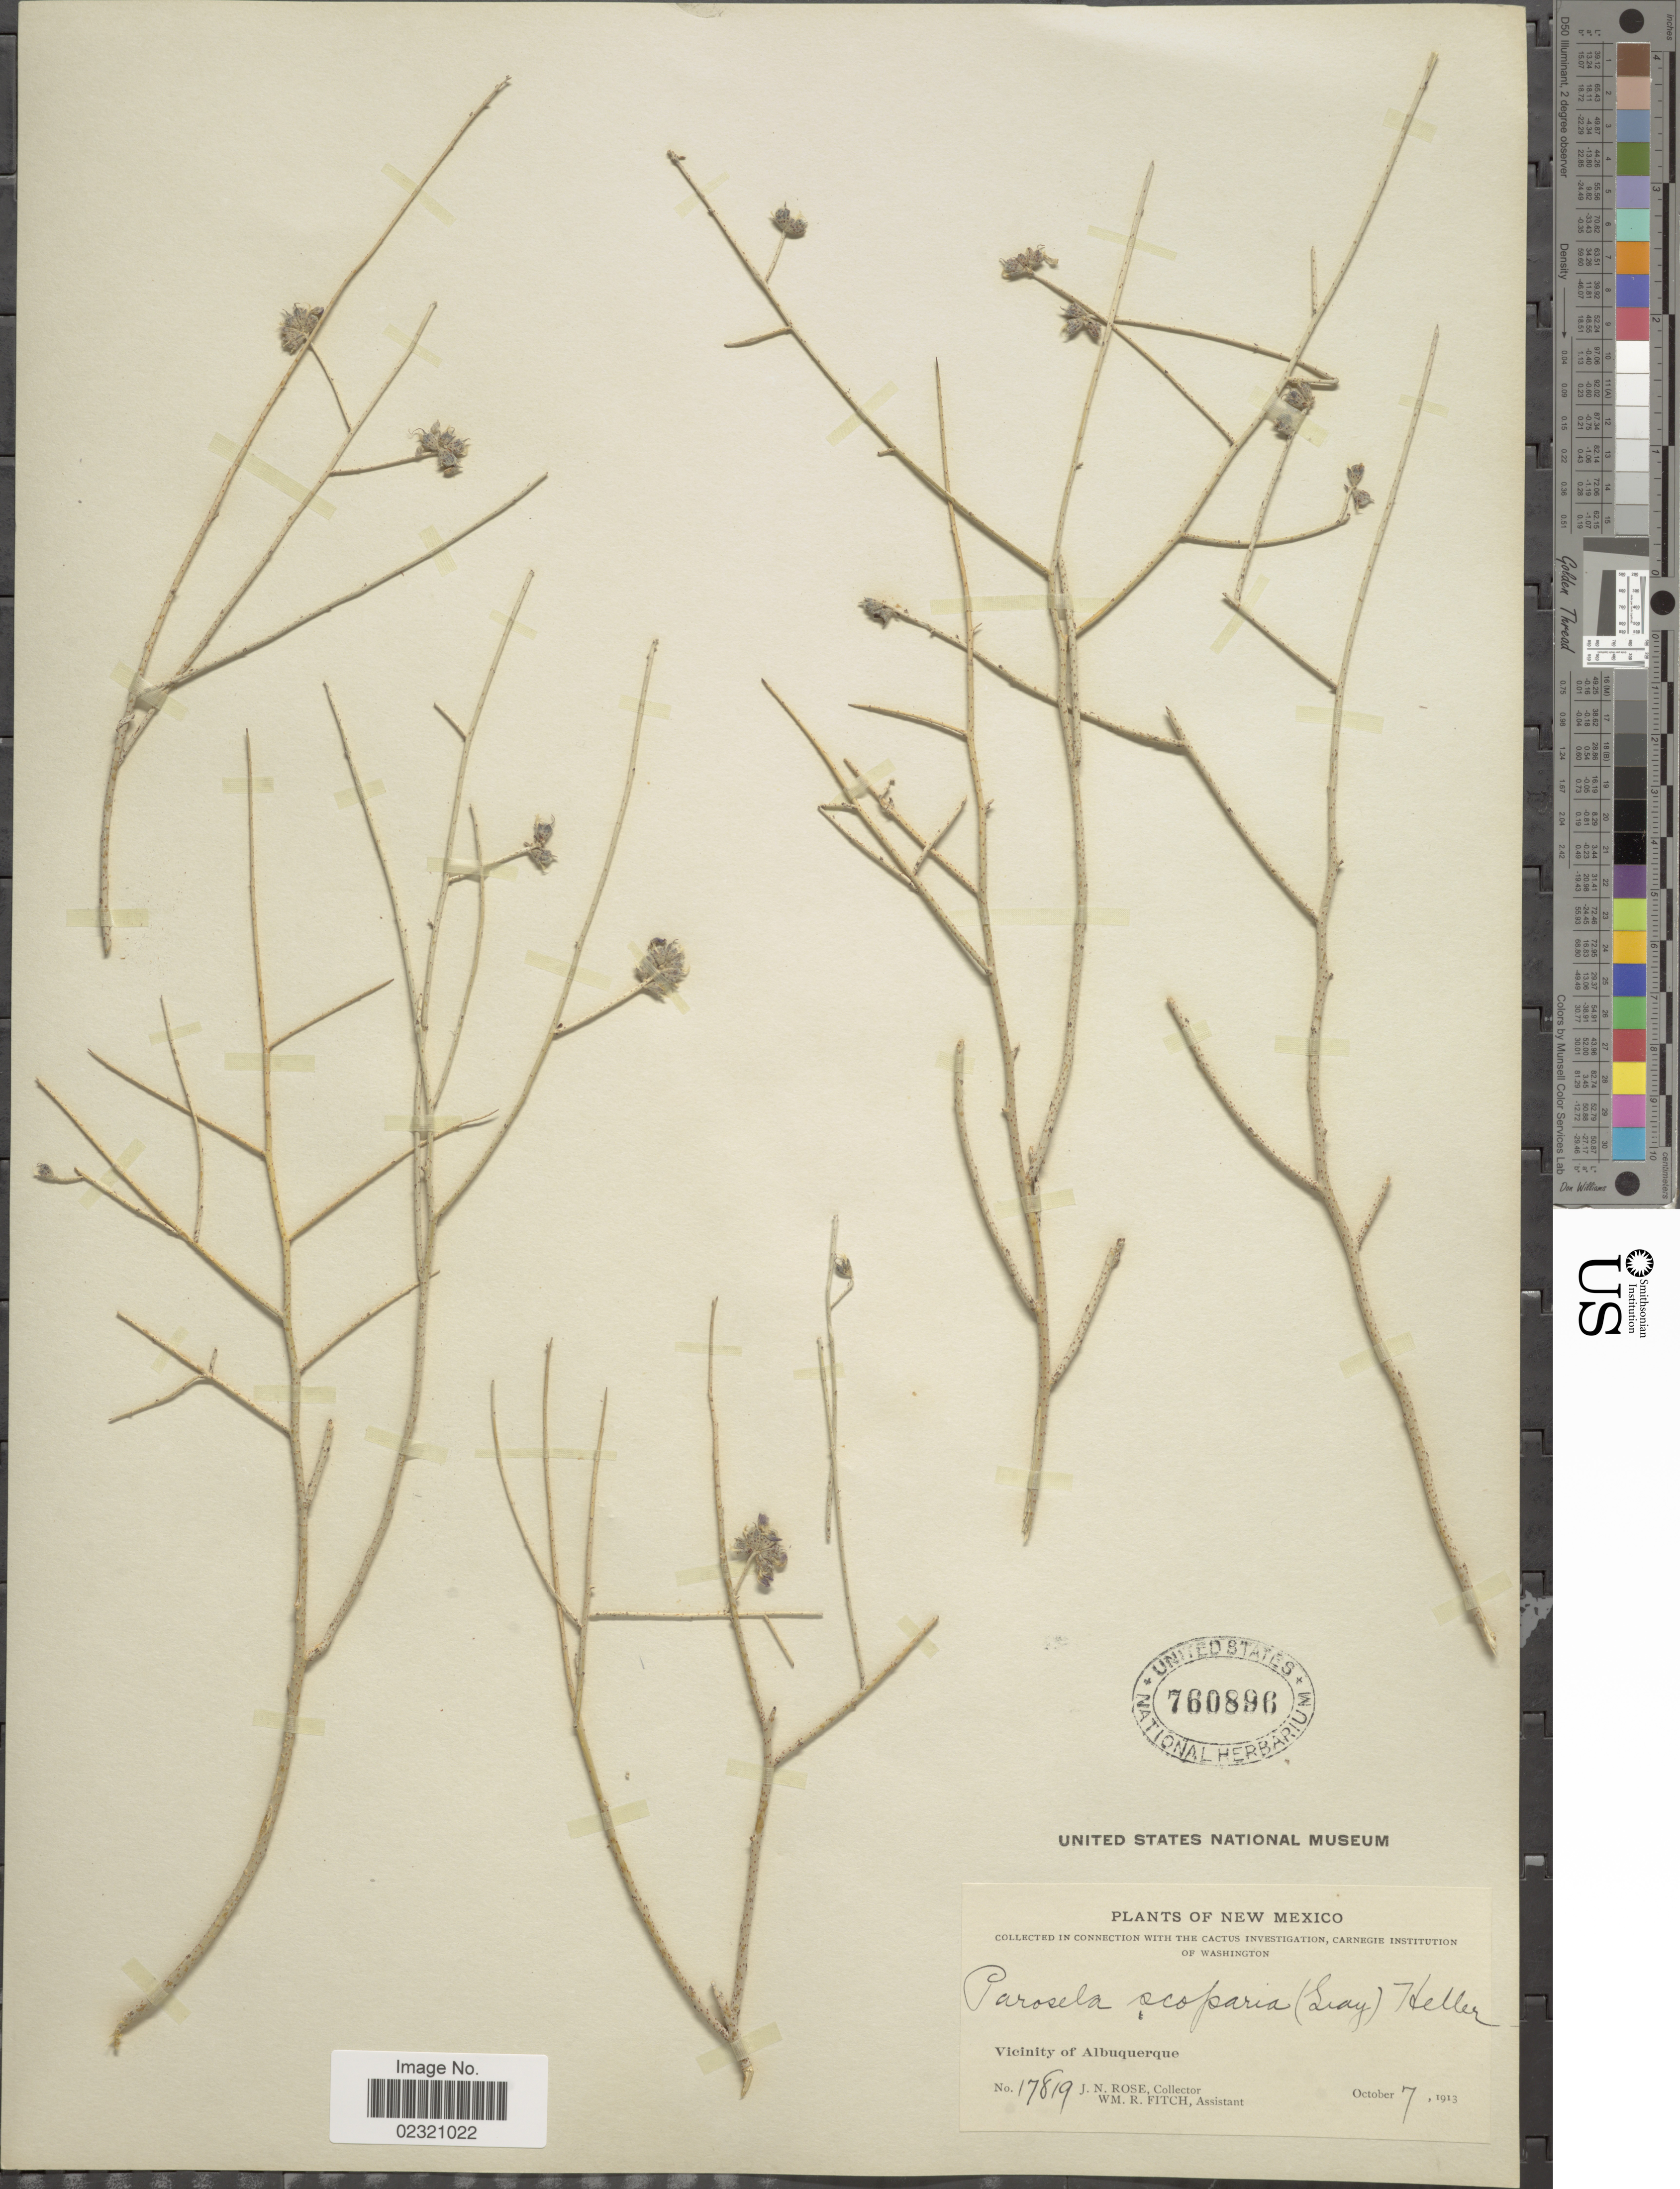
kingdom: Plantae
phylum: Tracheophyta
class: Magnoliopsida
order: Fabales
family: Fabaceae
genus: Psorothamnus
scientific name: Psorothamnus scoparius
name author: (A. Gray) Rydb.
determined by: Strong, M. T., (US), Smithsonian Institution - National Museum of Natural History (UNITED STATES)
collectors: J. N. Rose & W. R. Fitch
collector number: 17819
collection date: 1913-10-07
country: United States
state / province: New Mexico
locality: Vicinity of Albuquerque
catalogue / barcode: US 760896